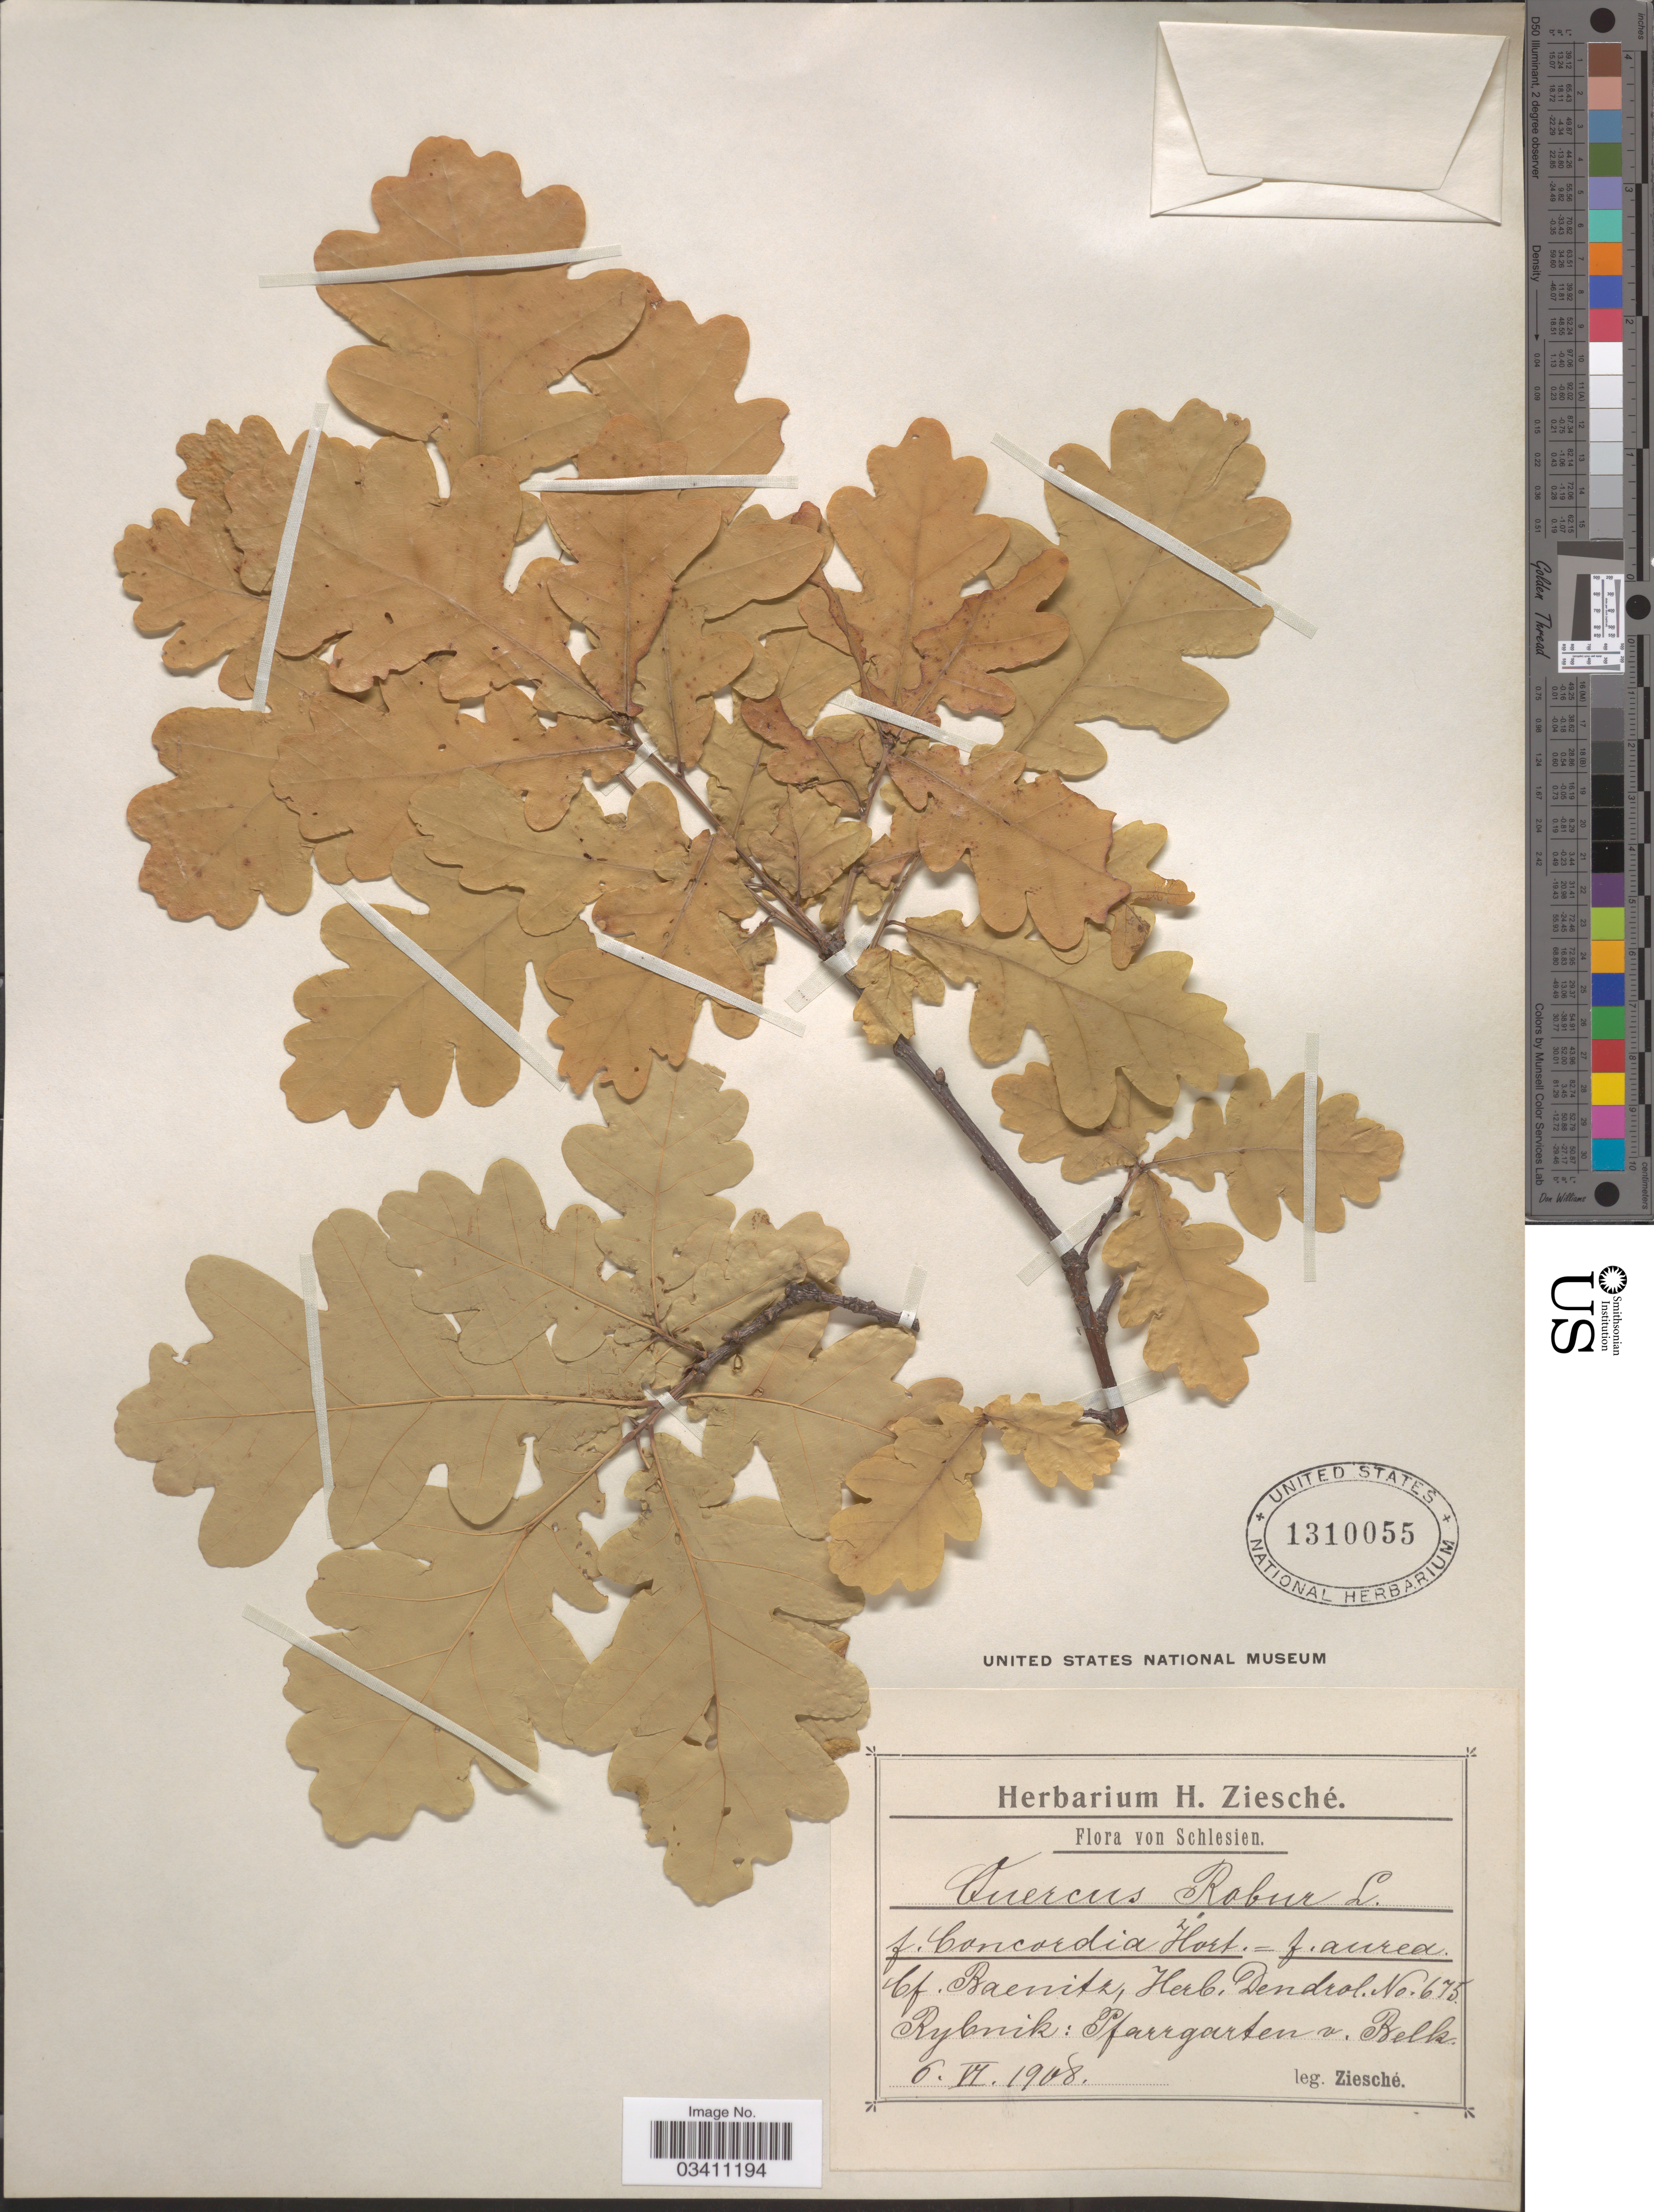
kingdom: Plantae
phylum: Tracheophyta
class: Magnoliopsida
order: Fagales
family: Fagaceae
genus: Quercus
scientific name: Quercus robur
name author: L.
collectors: H. Ziesché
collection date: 1908-06-06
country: Poland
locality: Schlesien. Rybnik: Pfarrgarten v. Belk.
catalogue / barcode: US 1310055